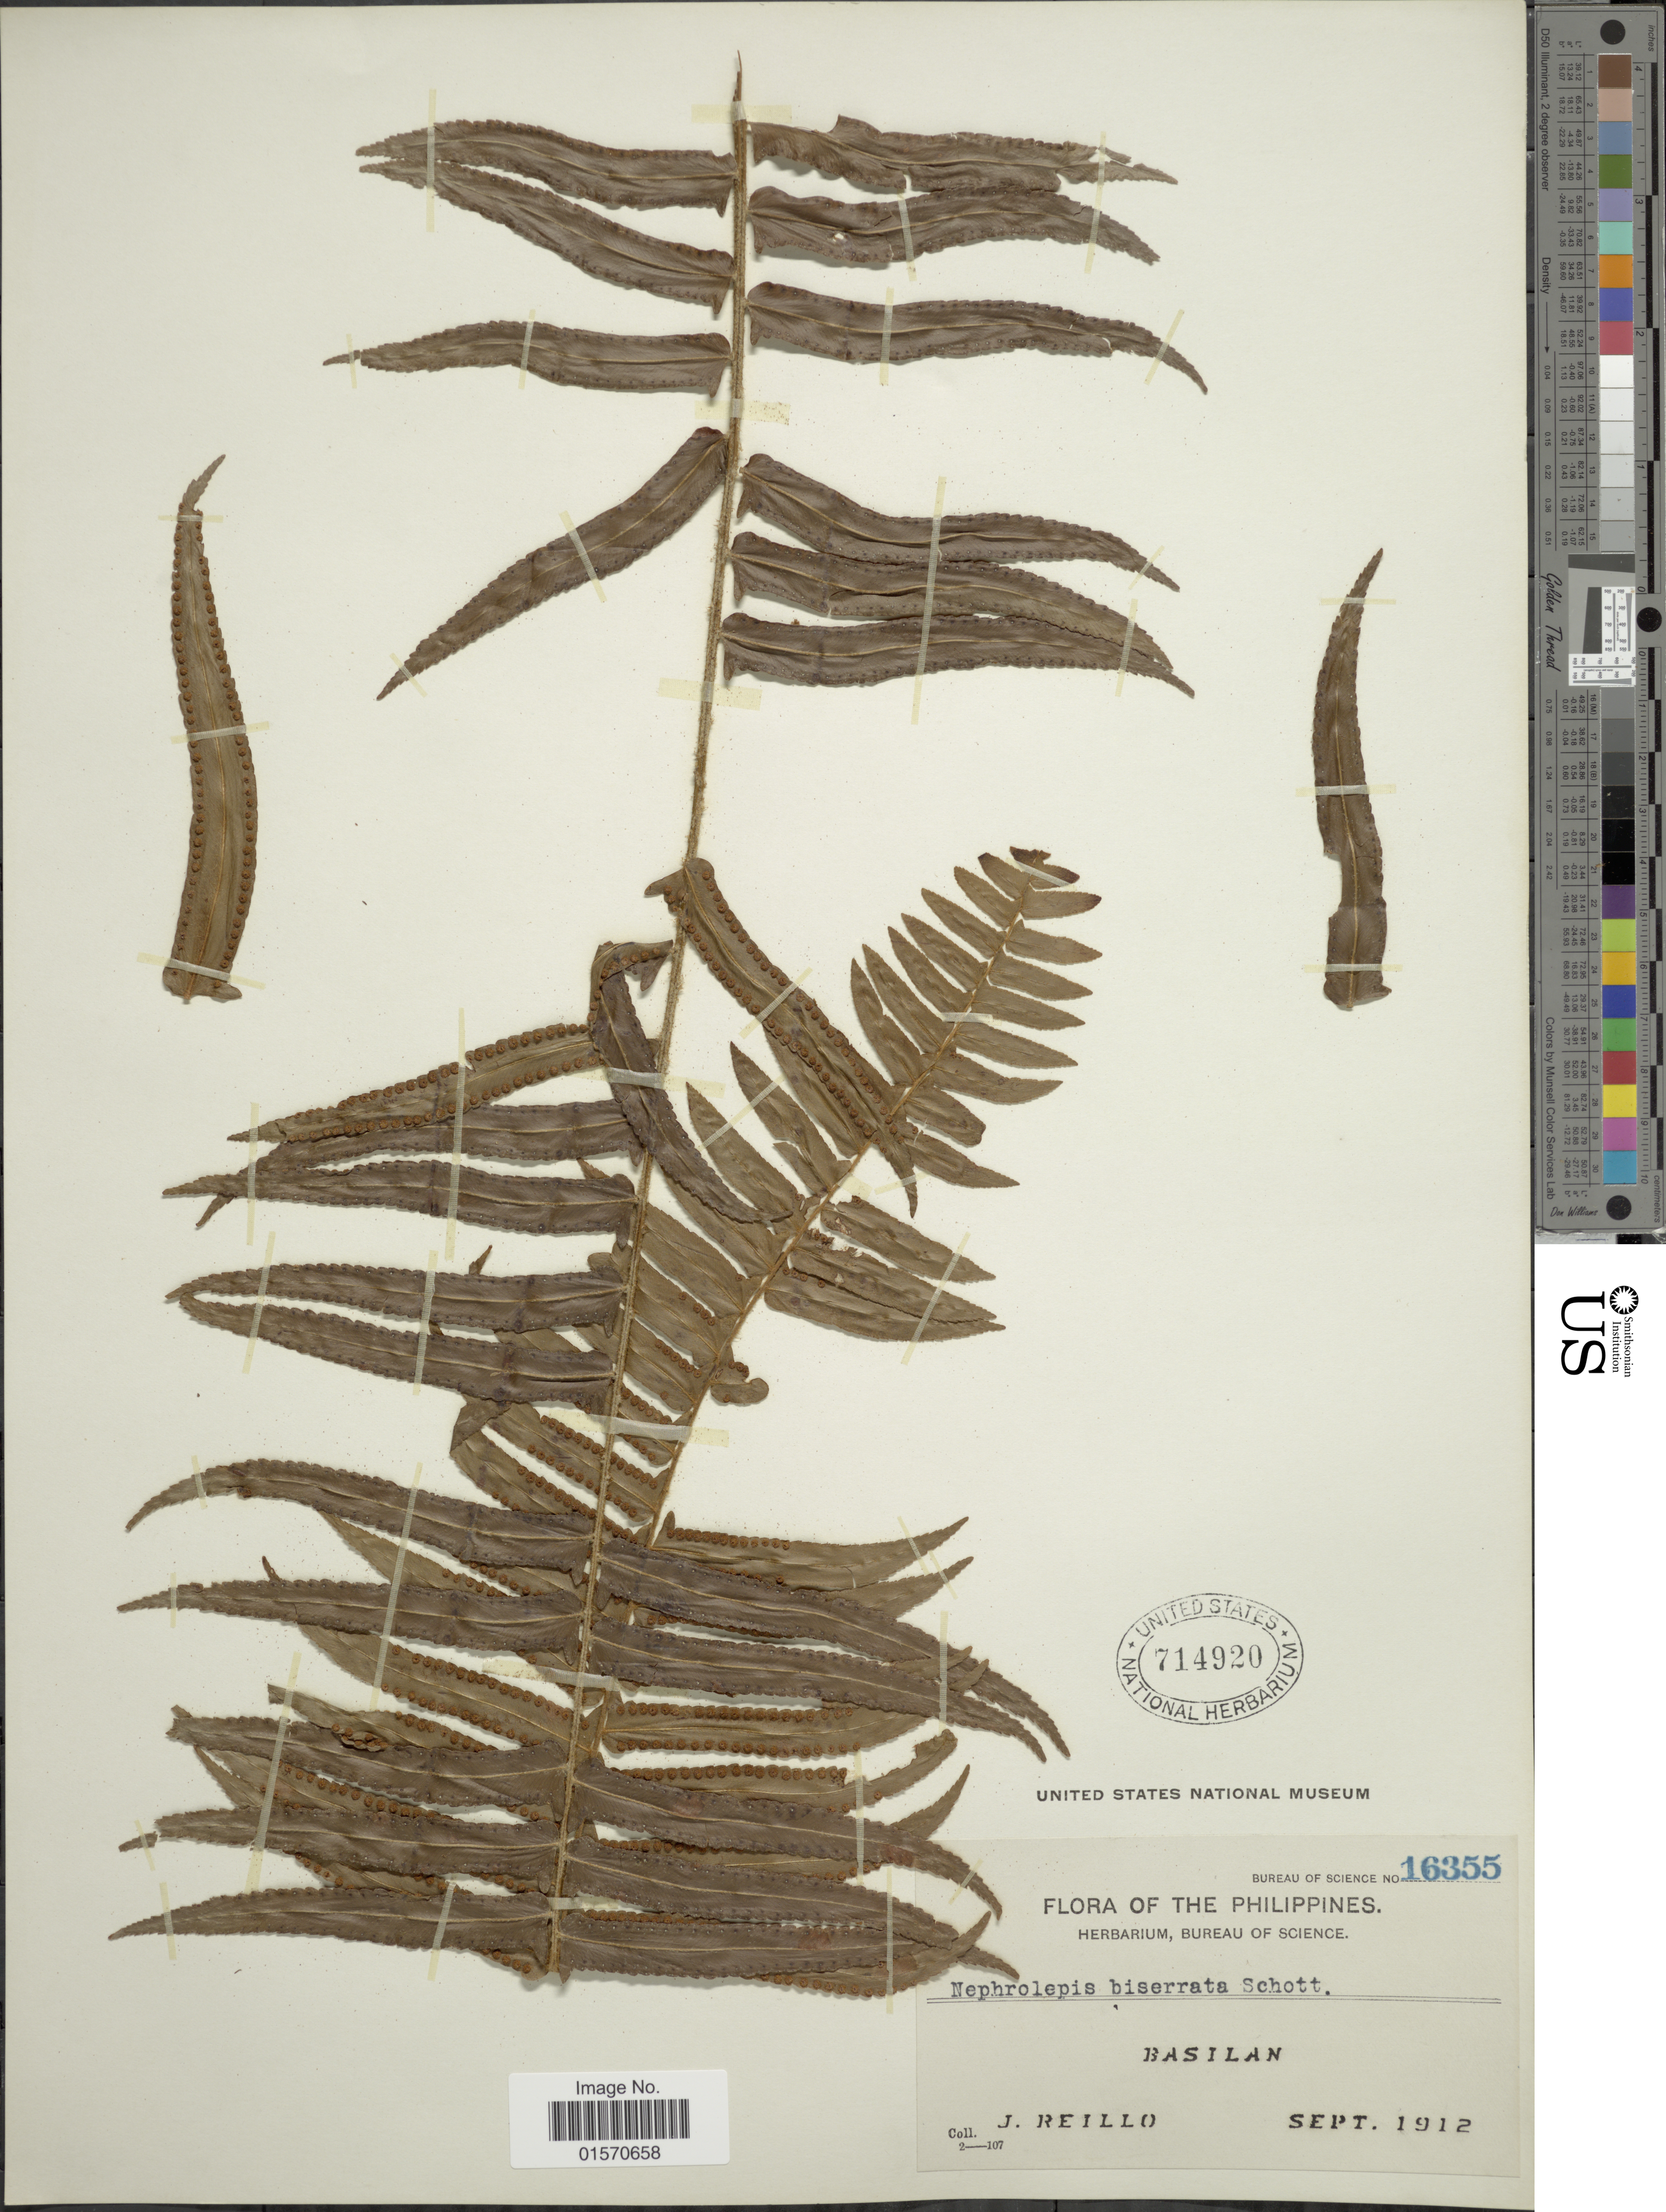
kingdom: Plantae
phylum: Tracheophyta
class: Polypodiopsida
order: Polypodiales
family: Nephrolepidaceae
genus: Nephrolepis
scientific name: Nephrolepis multiflora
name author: (Roxb.) F.M. Jarrett ex C.V. Morton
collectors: J. Reillo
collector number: Bureau of Science 16355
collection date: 1912-09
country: Philippines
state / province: Muslim Mindanao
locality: Basilan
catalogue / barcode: US 714920